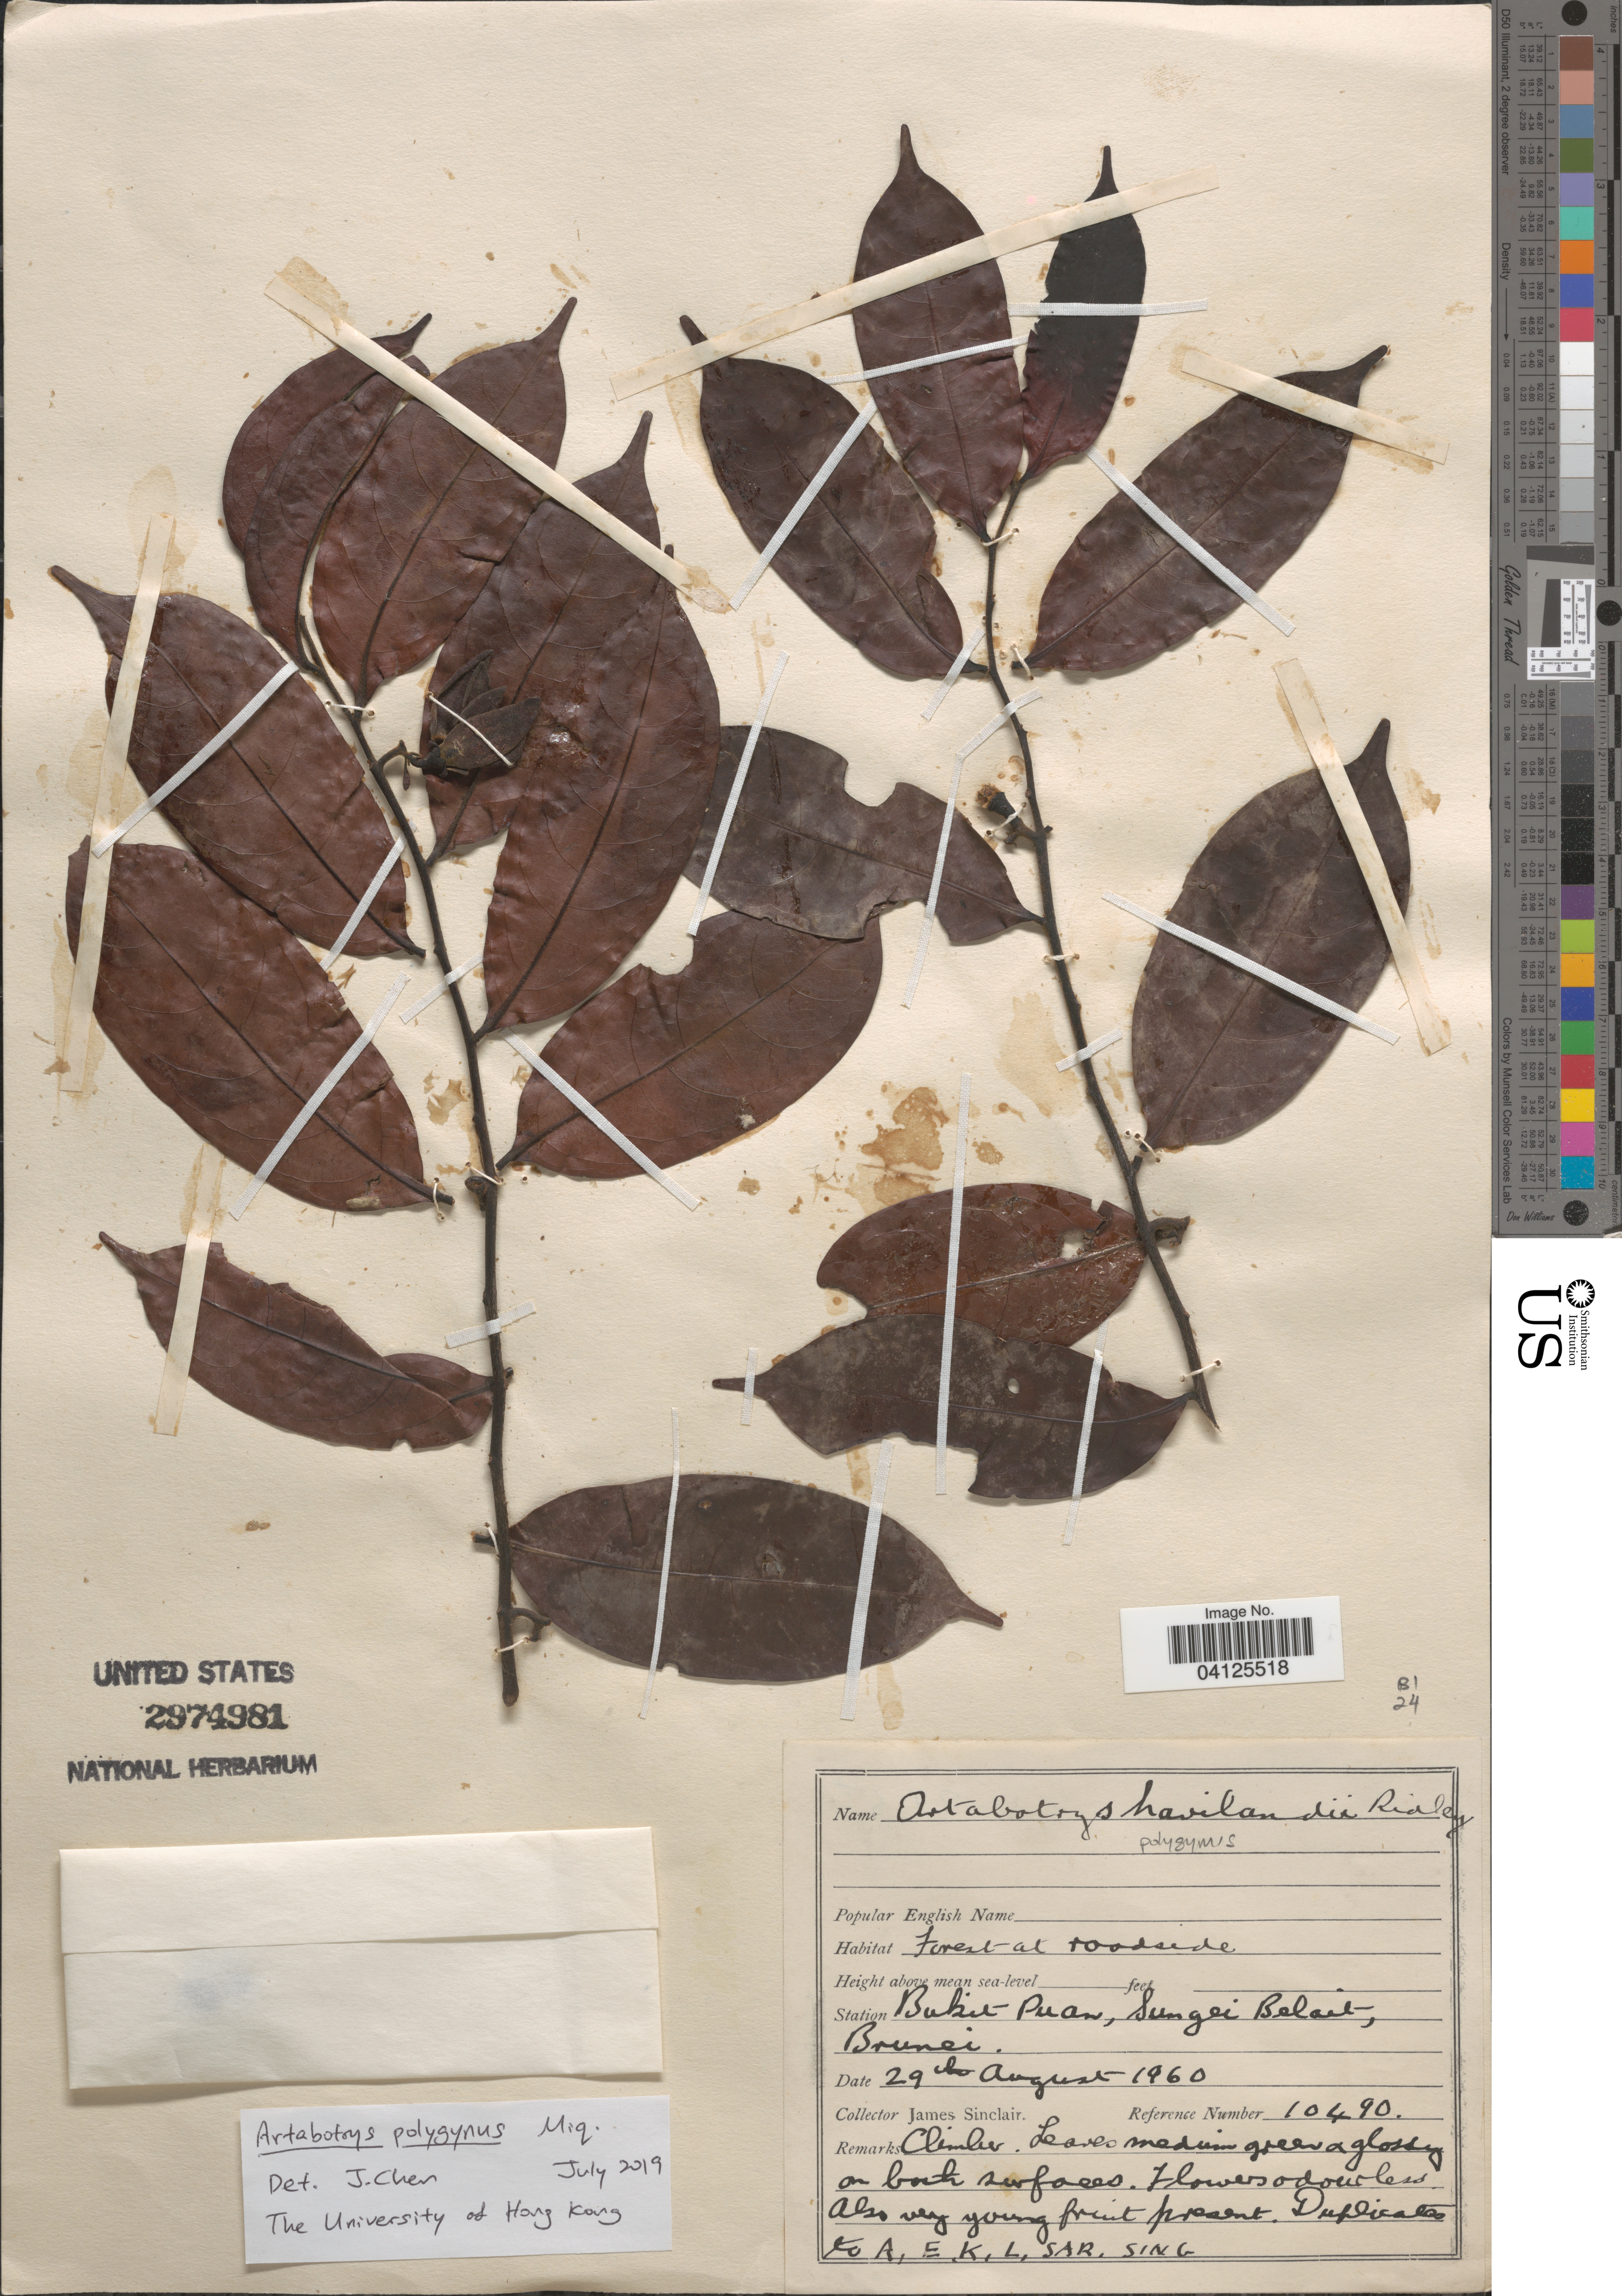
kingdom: Plantae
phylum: Tracheophyta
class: Magnoliopsida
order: Magnoliales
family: Annonaceae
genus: Artabotrys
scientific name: Artabotrys polygynus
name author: Miq.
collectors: J. Sinclair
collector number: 10490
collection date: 1960-08-29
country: Brunei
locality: Station Bukit Puan, Sungei Belait.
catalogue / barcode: US 2974981